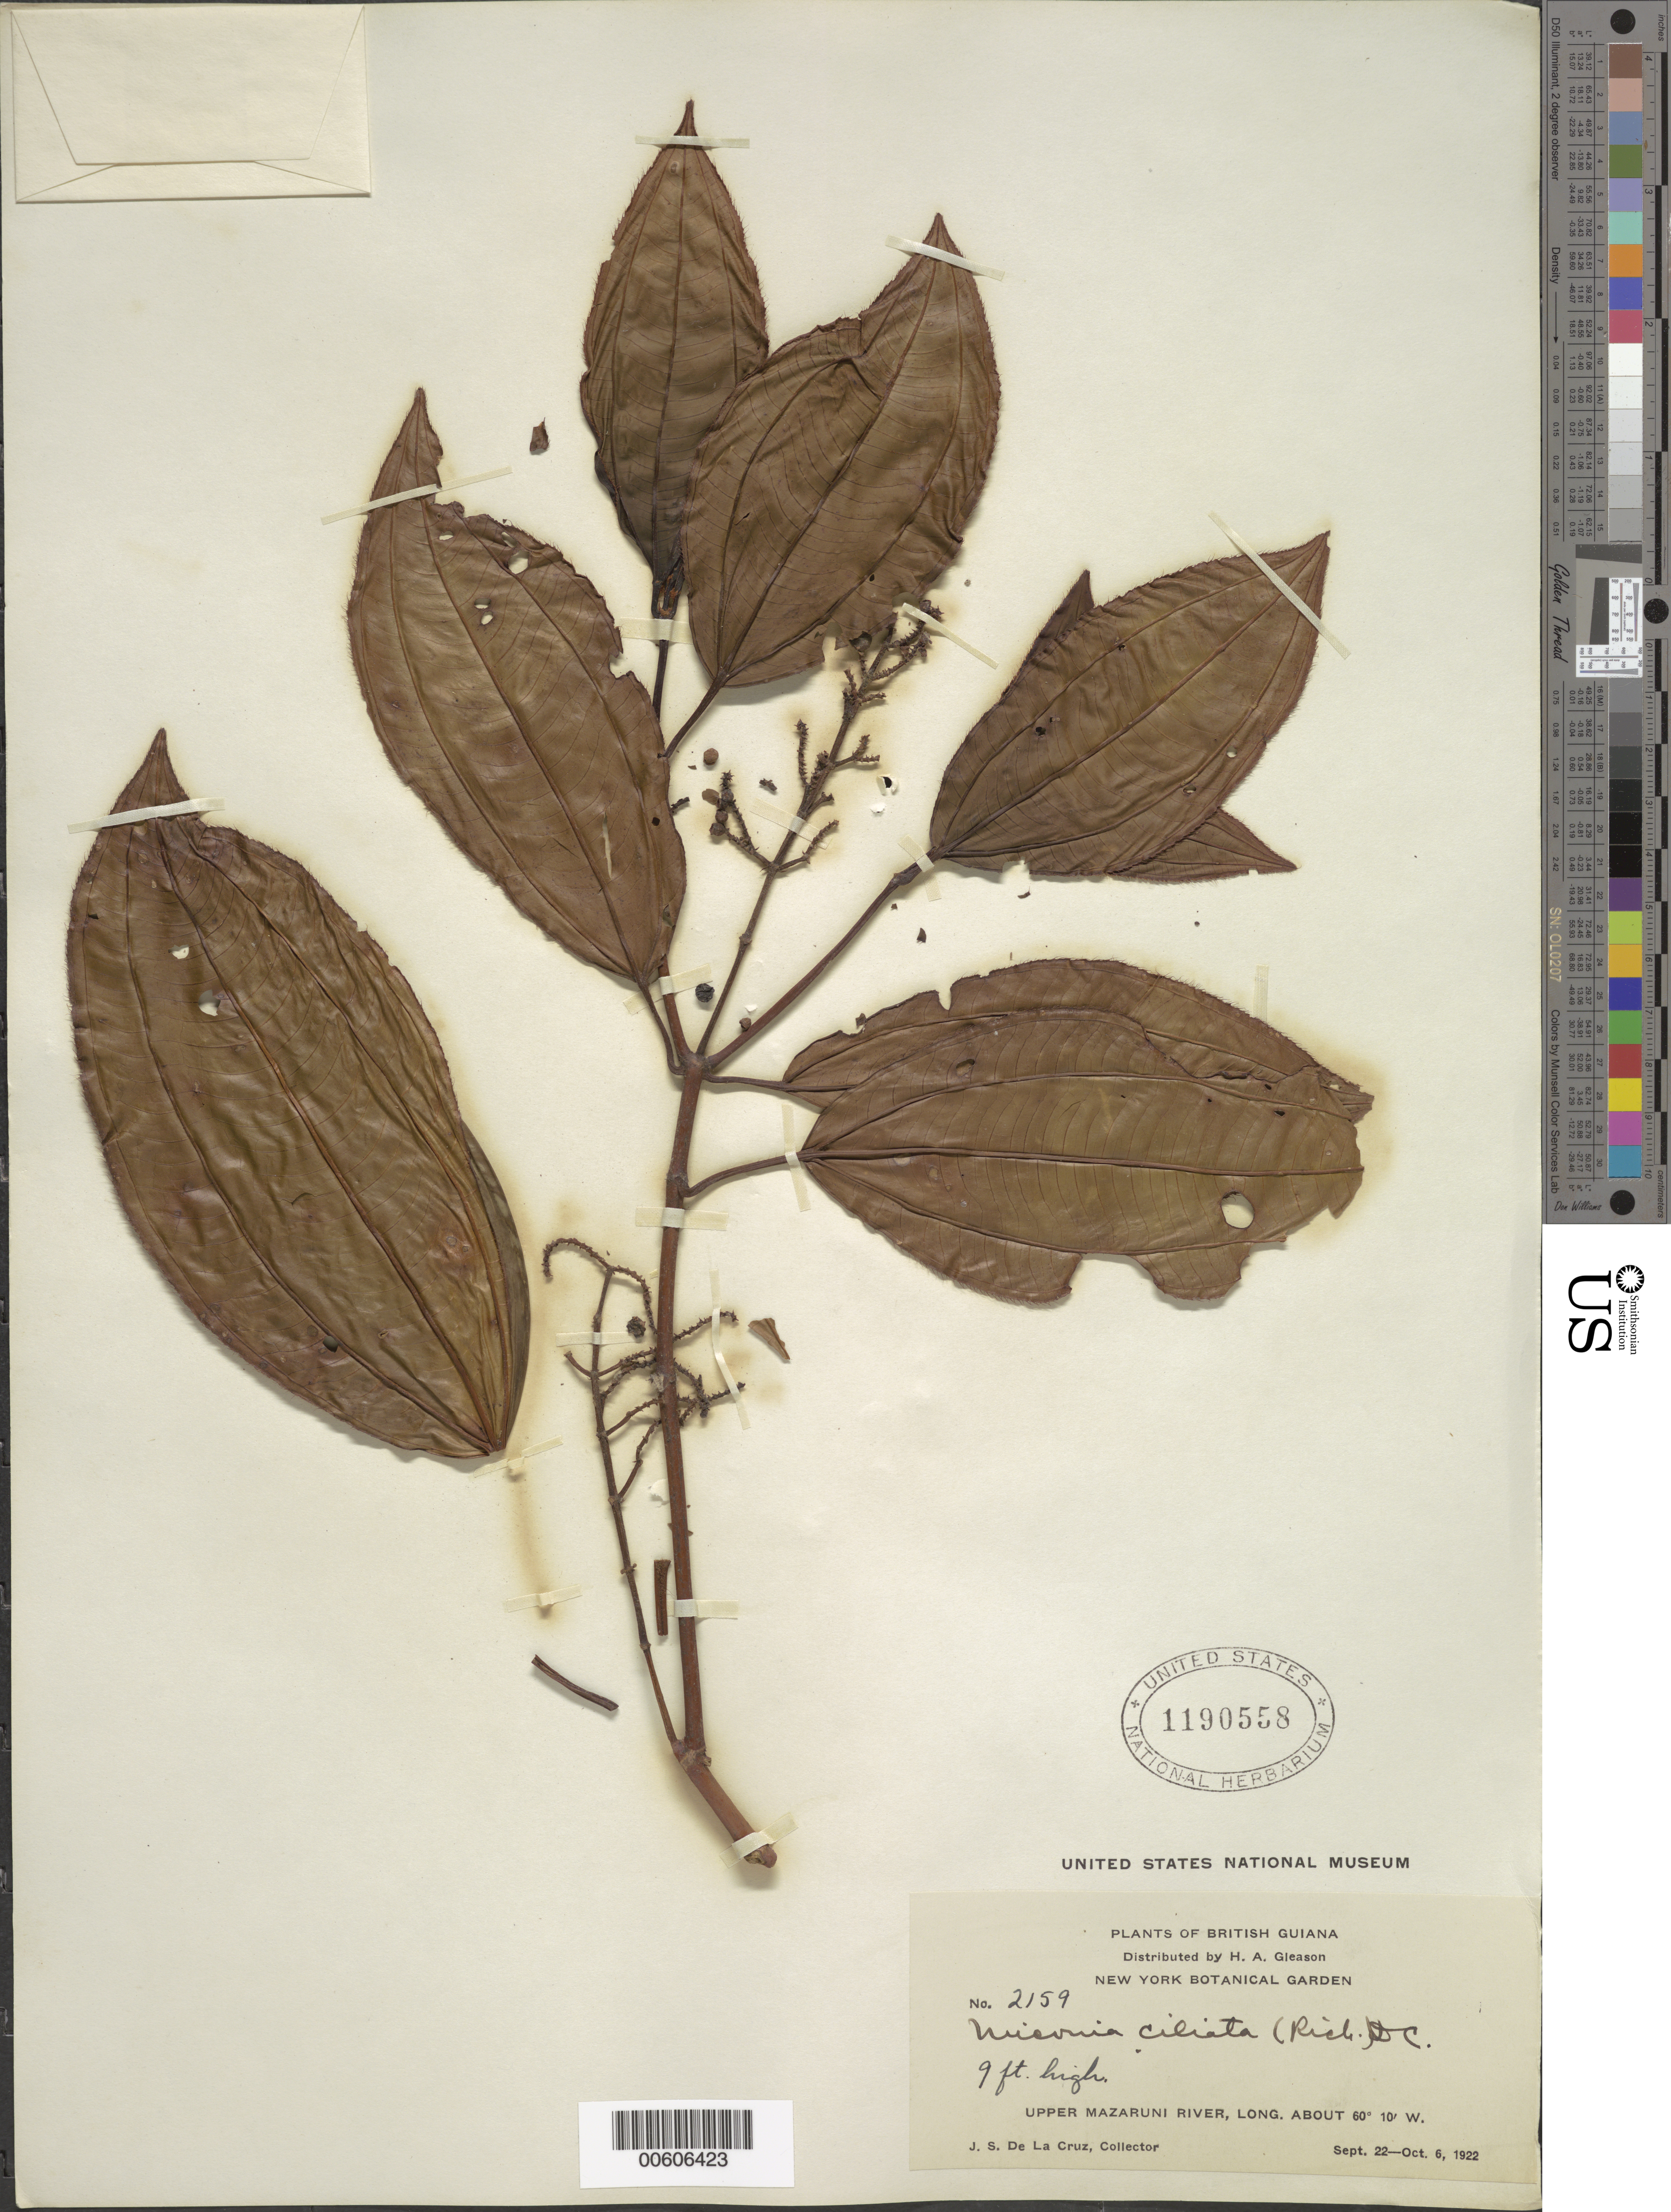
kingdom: Plantae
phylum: Tracheophyta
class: Magnoliopsida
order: Myrtales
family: Melastomataceae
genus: Miconia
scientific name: Miconia ciliata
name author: (Rich.) DC.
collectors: J. S. de la Cruz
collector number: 2159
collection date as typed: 22-Sep-22 to 6-Oct-22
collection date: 1922-09-22/1922-10-06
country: Guyana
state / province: Cuyuni-Mazaruni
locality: Upper Mazaruni R.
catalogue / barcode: US 1190558